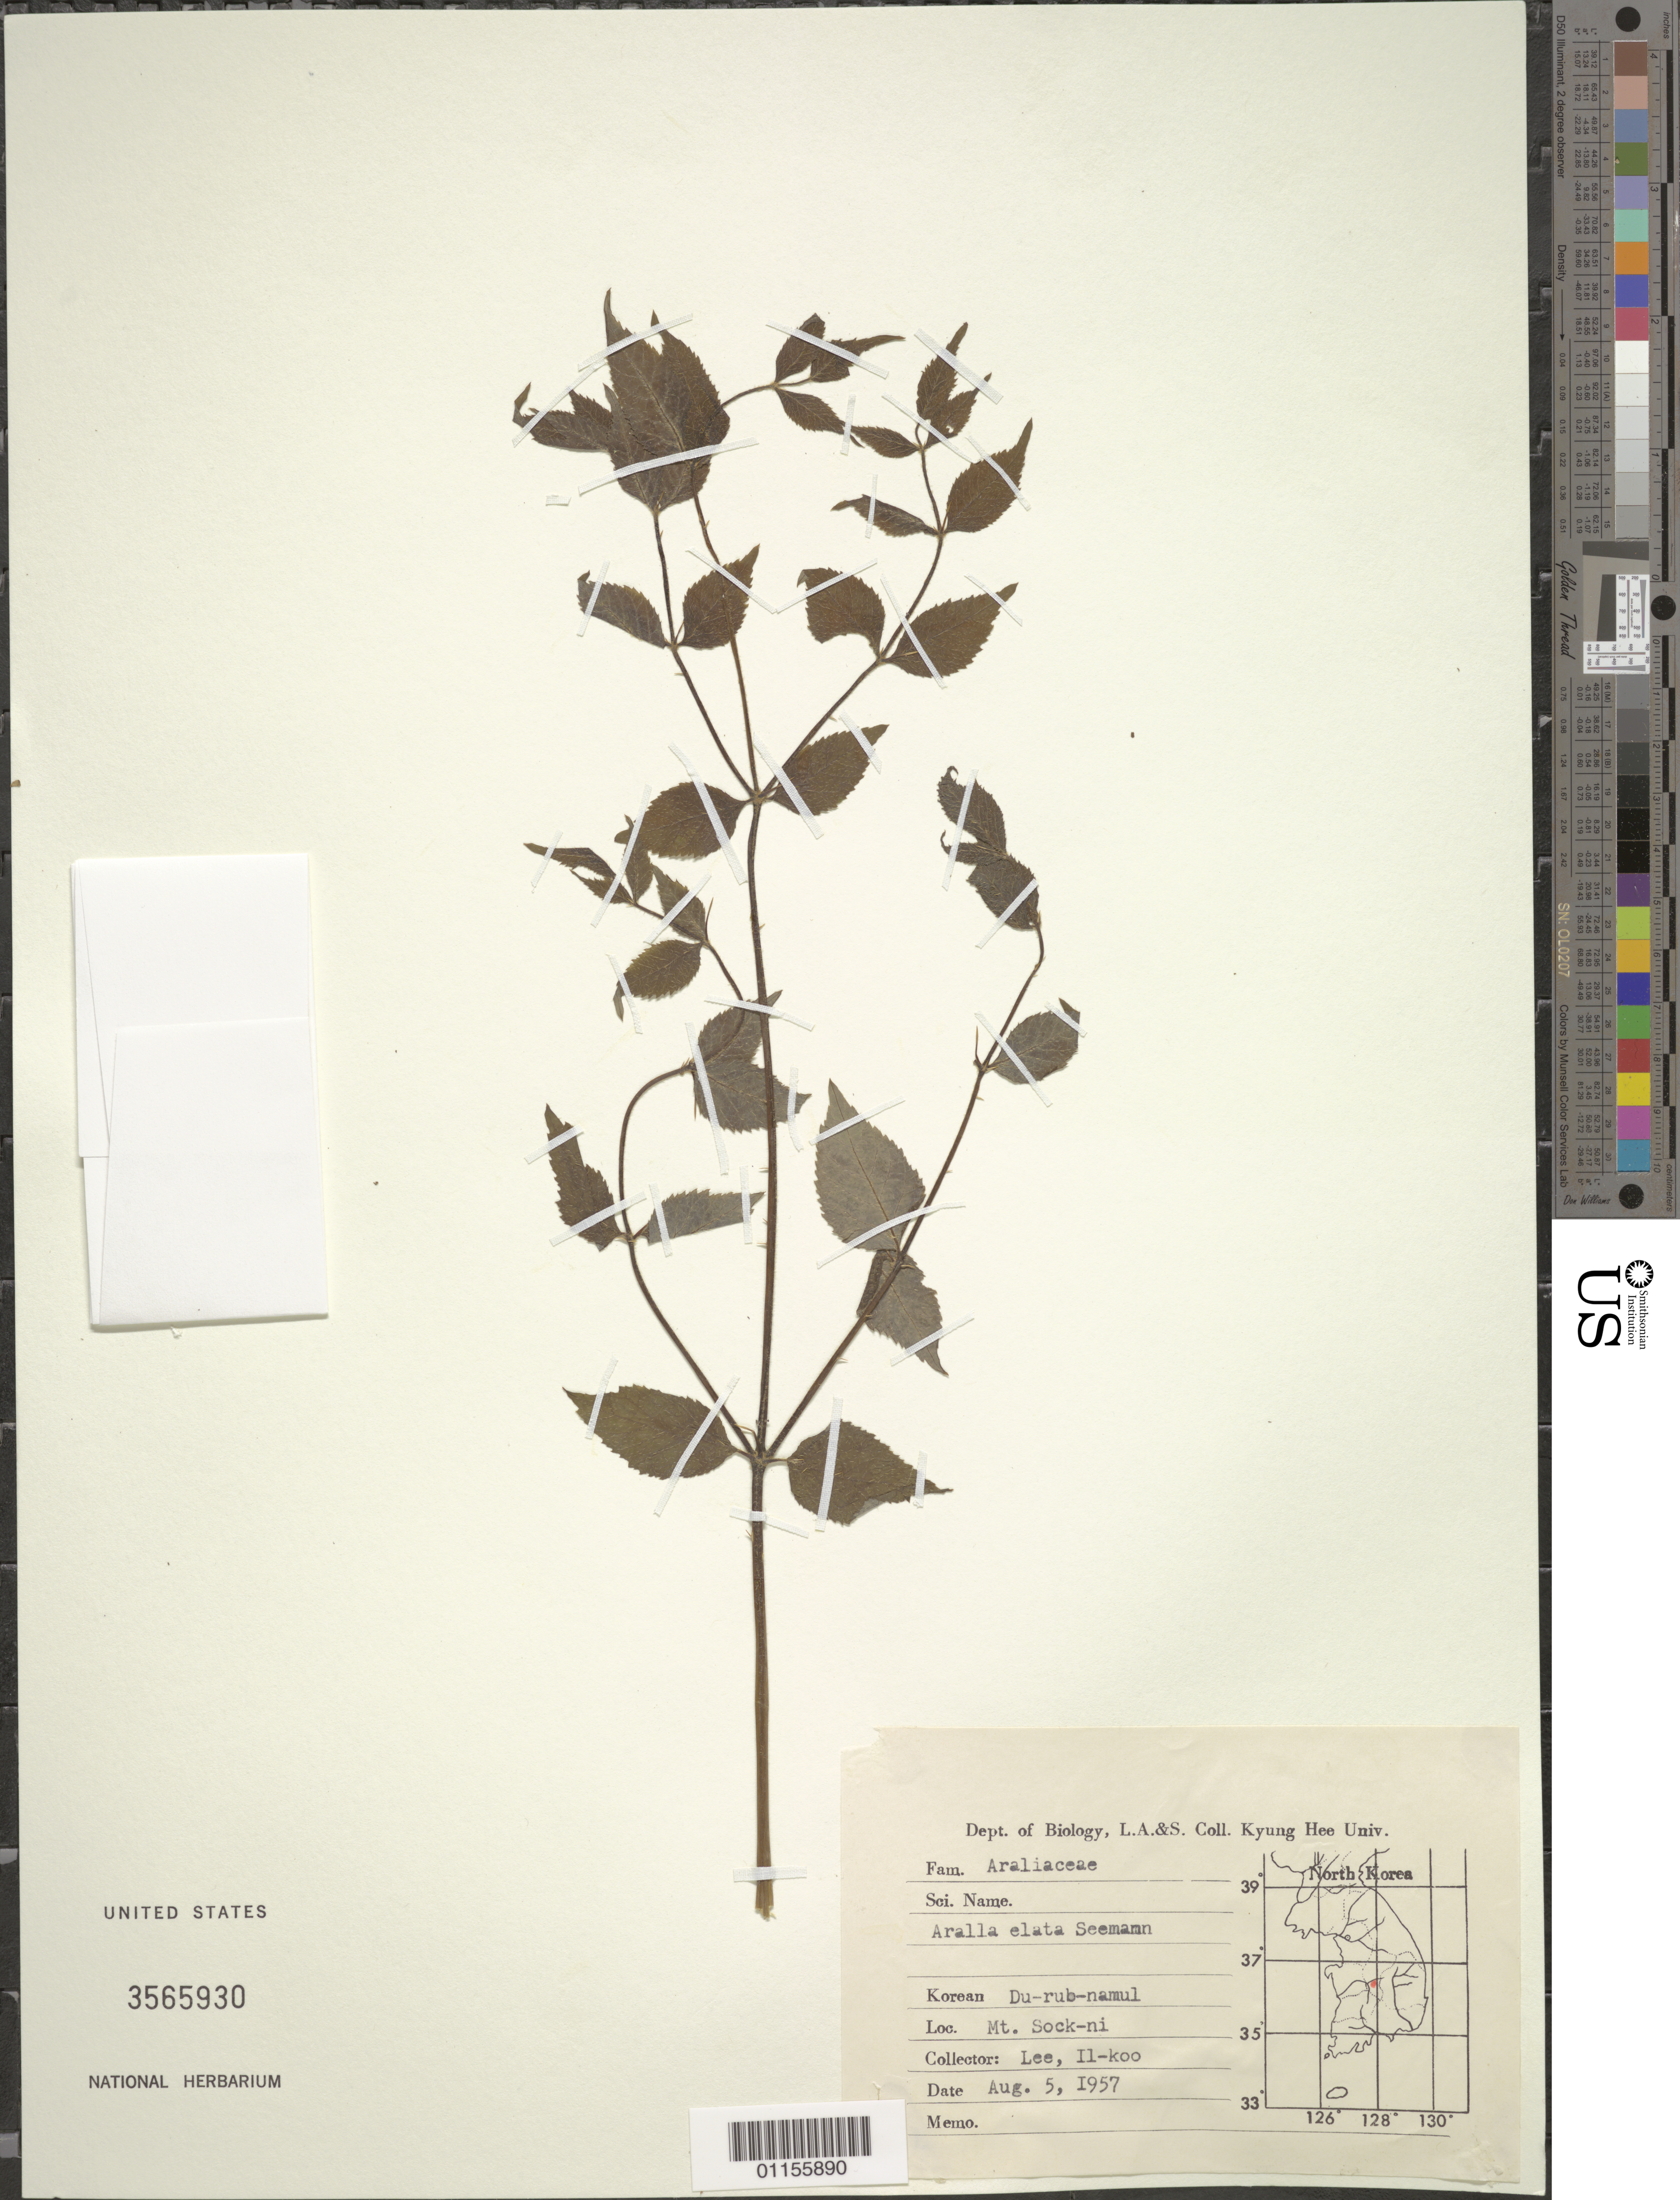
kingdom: Plantae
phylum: Tracheophyta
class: Magnoliopsida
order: Apiales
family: Araliaceae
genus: Aralia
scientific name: Aralia elata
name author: (Miq.) Seem.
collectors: I. Lee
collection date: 1957-08-05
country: North Korea / South Korea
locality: Mt Sock-ni.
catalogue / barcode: US 3565930